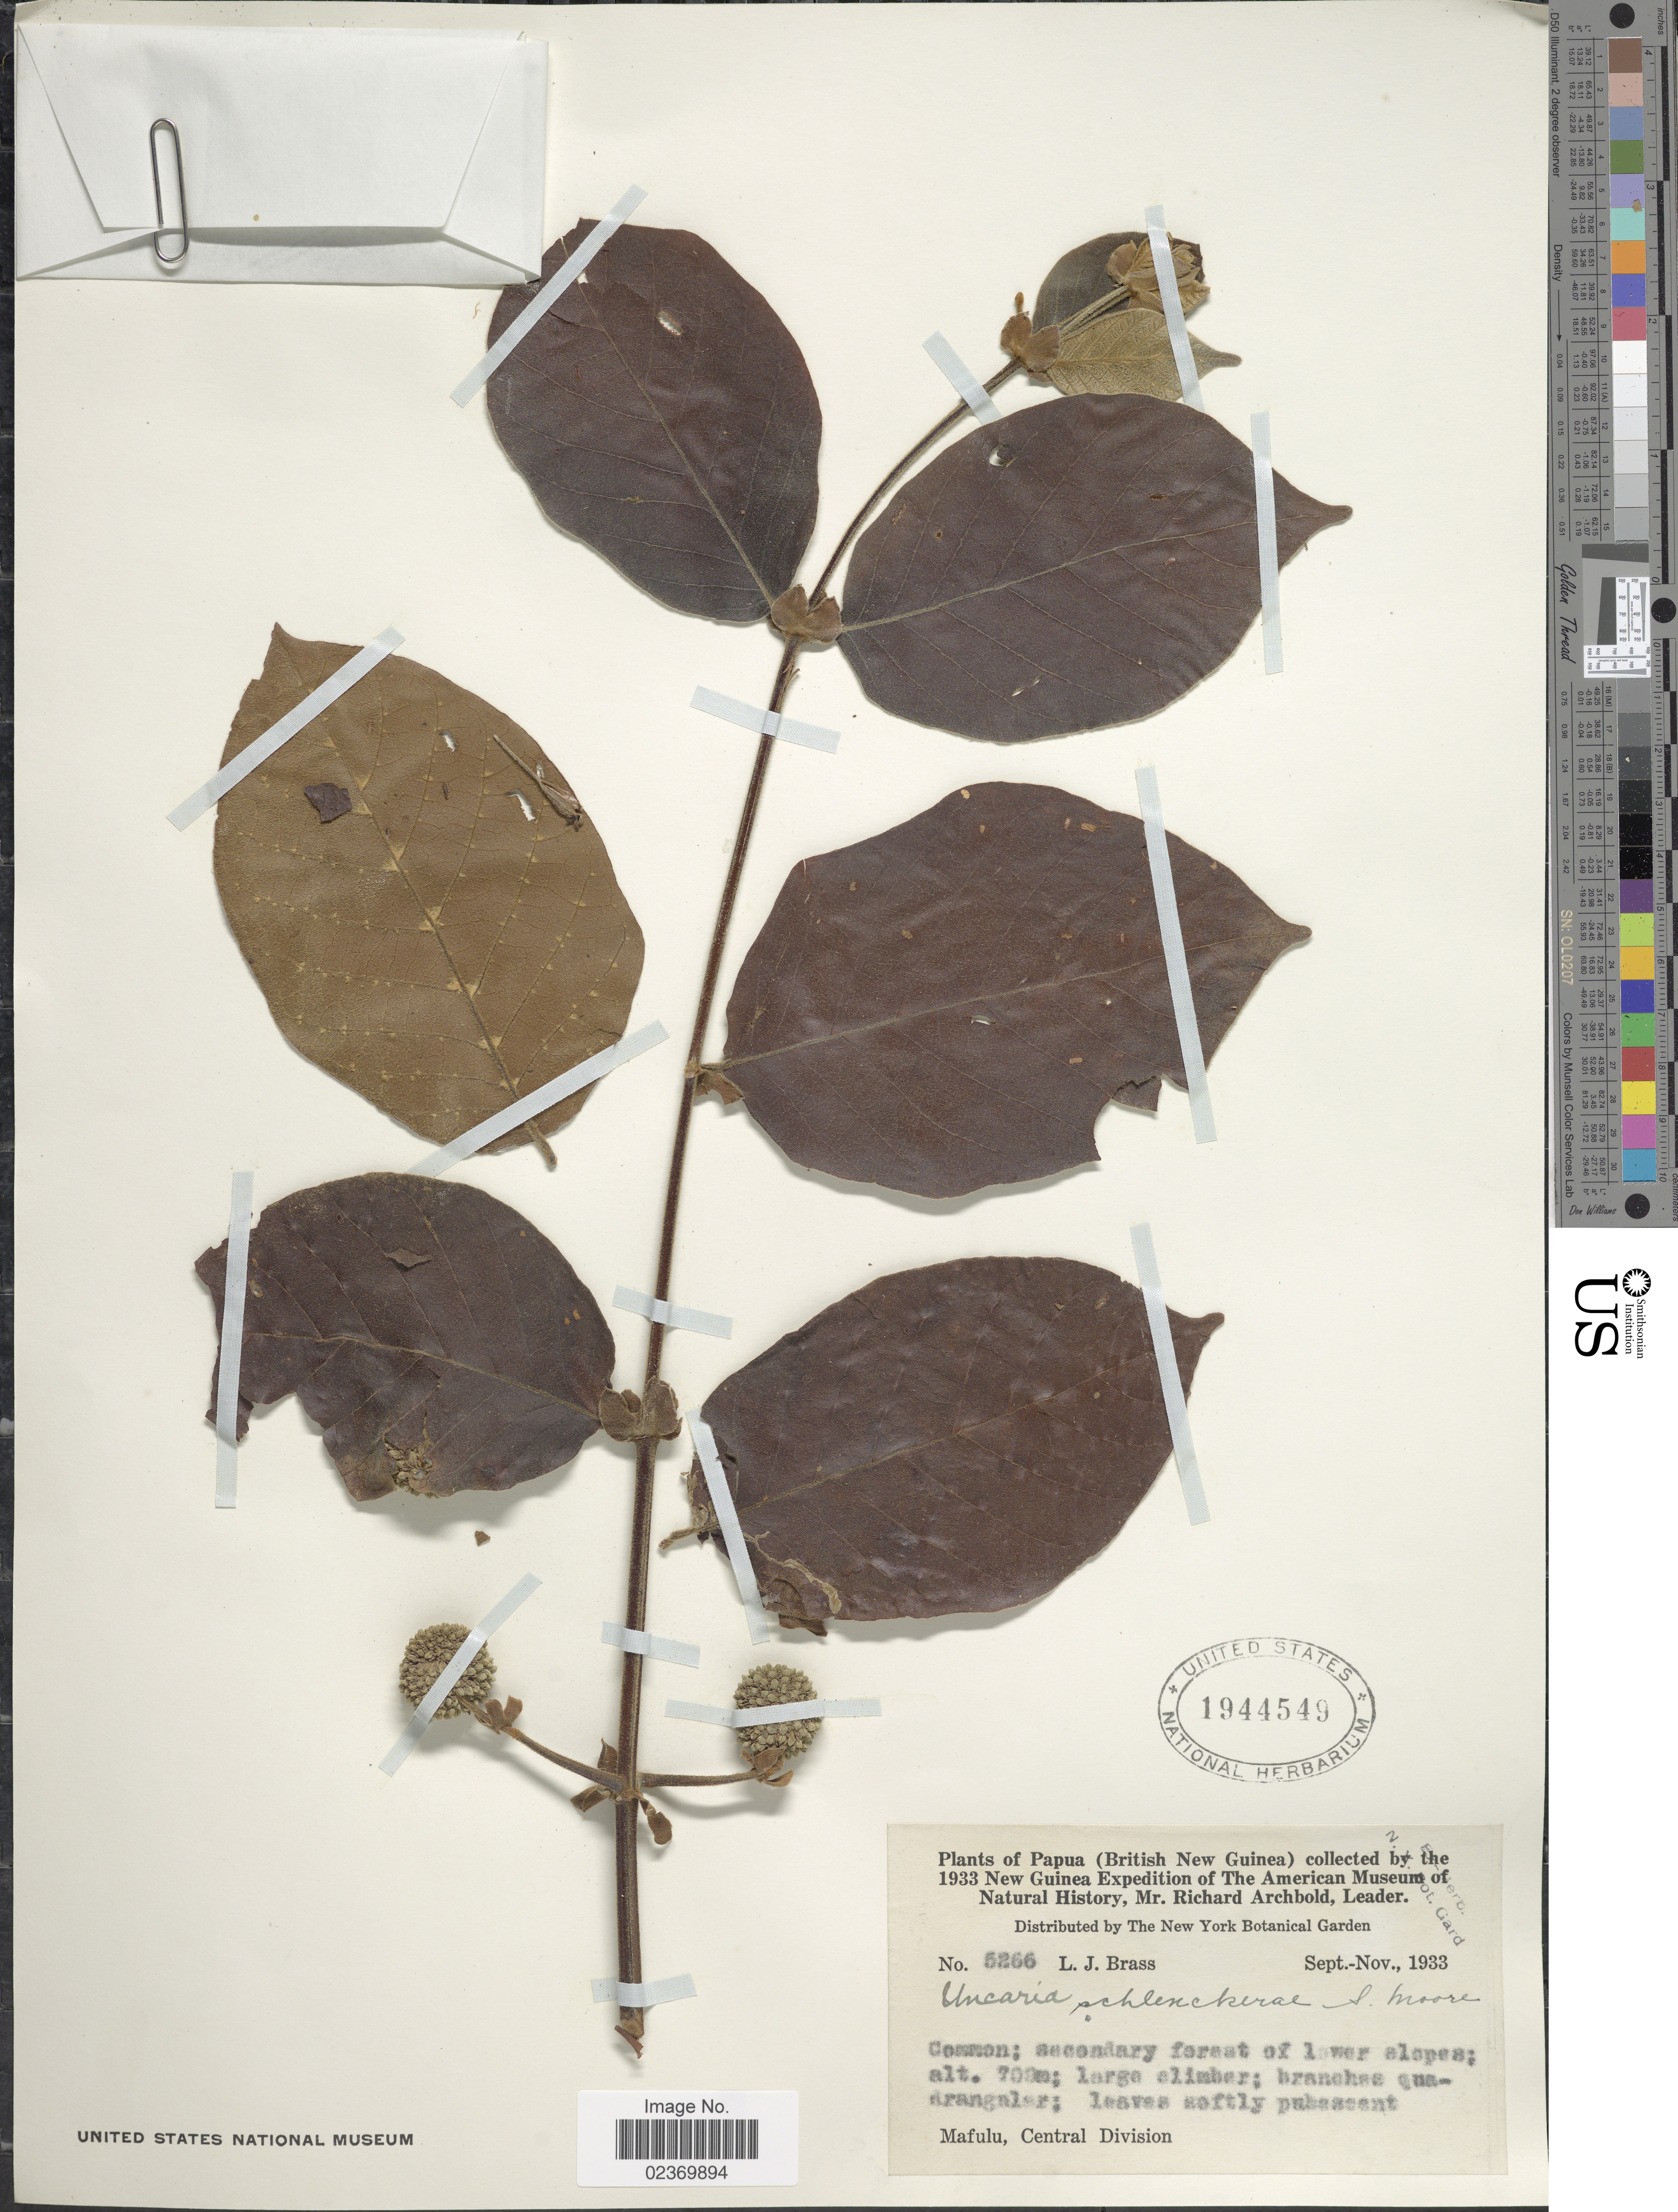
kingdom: Plantae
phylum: Tracheophyta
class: Magnoliopsida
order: Gentianales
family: Rubiaceae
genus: Uncaria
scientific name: Uncaria schlenckerae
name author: S. Moore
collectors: L. J. Brass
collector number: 5266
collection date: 1933-09/1933-11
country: Papua New Guinea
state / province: Central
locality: Papua (British New Guinea). Mafulu, Central Division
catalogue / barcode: US 1944549